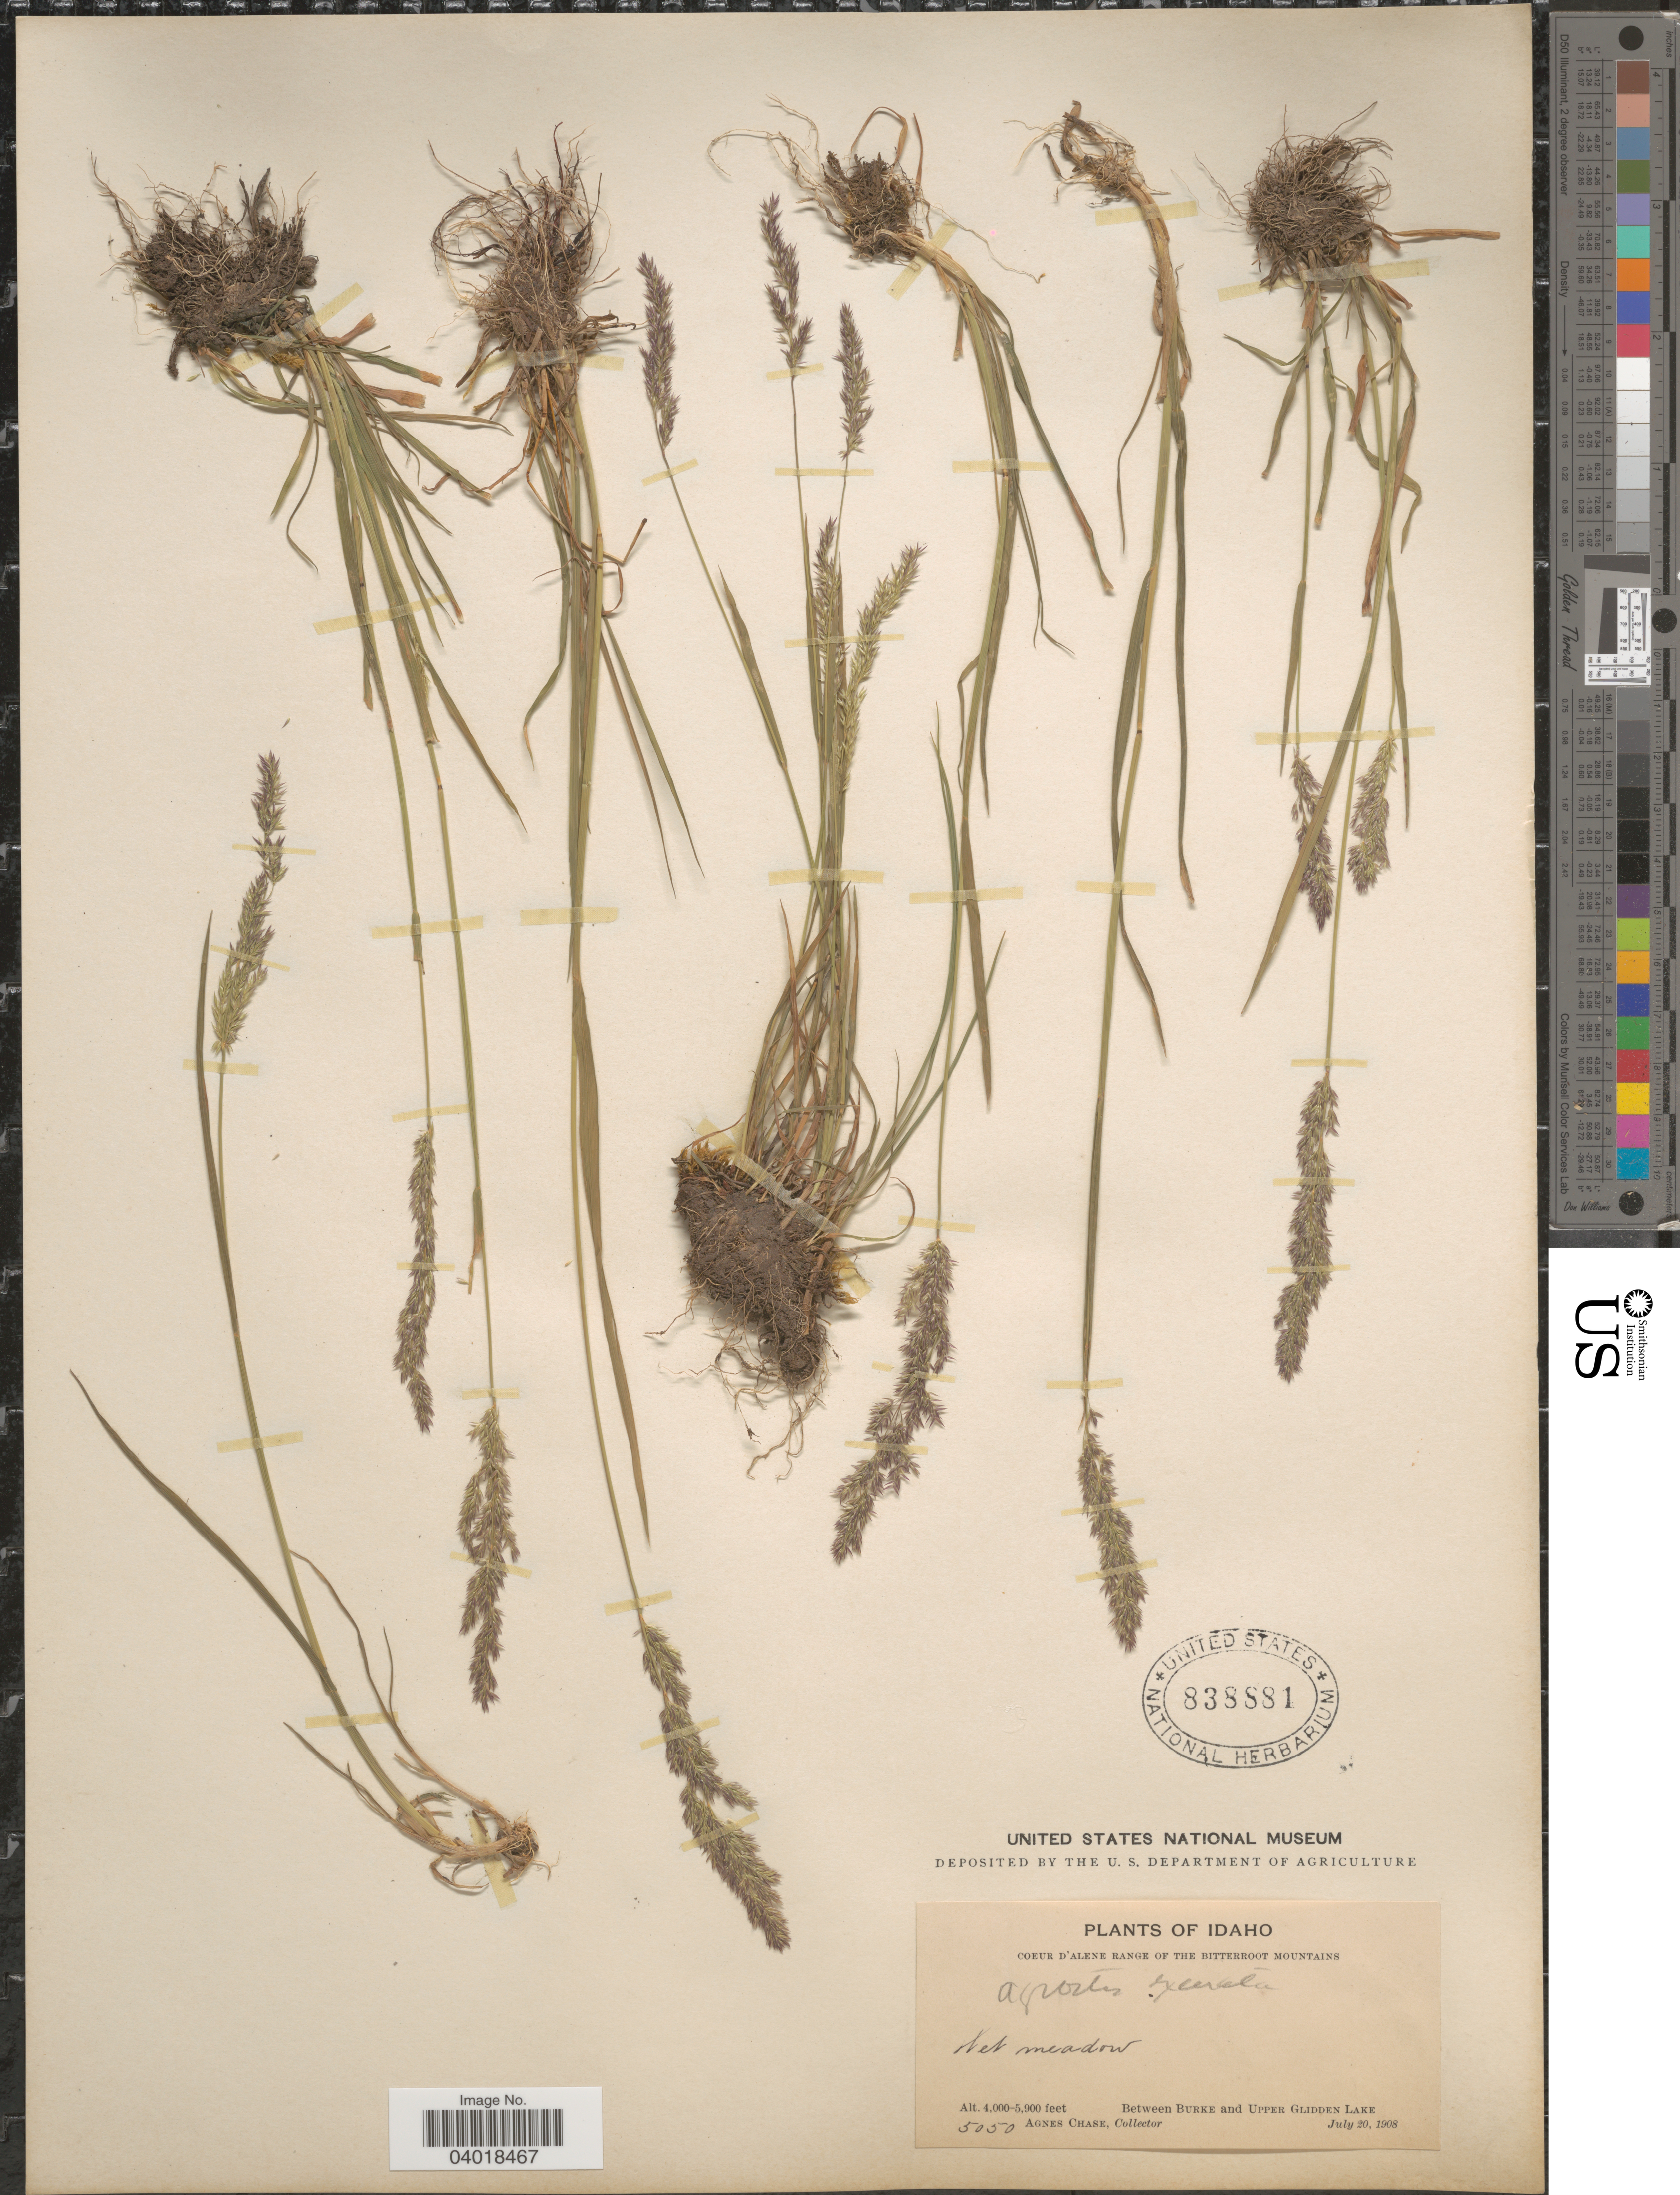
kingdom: Plantae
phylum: Tracheophyta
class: Liliopsida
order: Poales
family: Poaceae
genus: Agrostis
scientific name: Agrostis exarata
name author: Trin.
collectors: A. Chase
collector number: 5050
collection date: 1908-07-20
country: United States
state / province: Idaho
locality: Coeur D'Alene Range of the Bitterroot Mountains. Between Burke and Upper Glidden Lake.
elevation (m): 1219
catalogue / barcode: US 838881